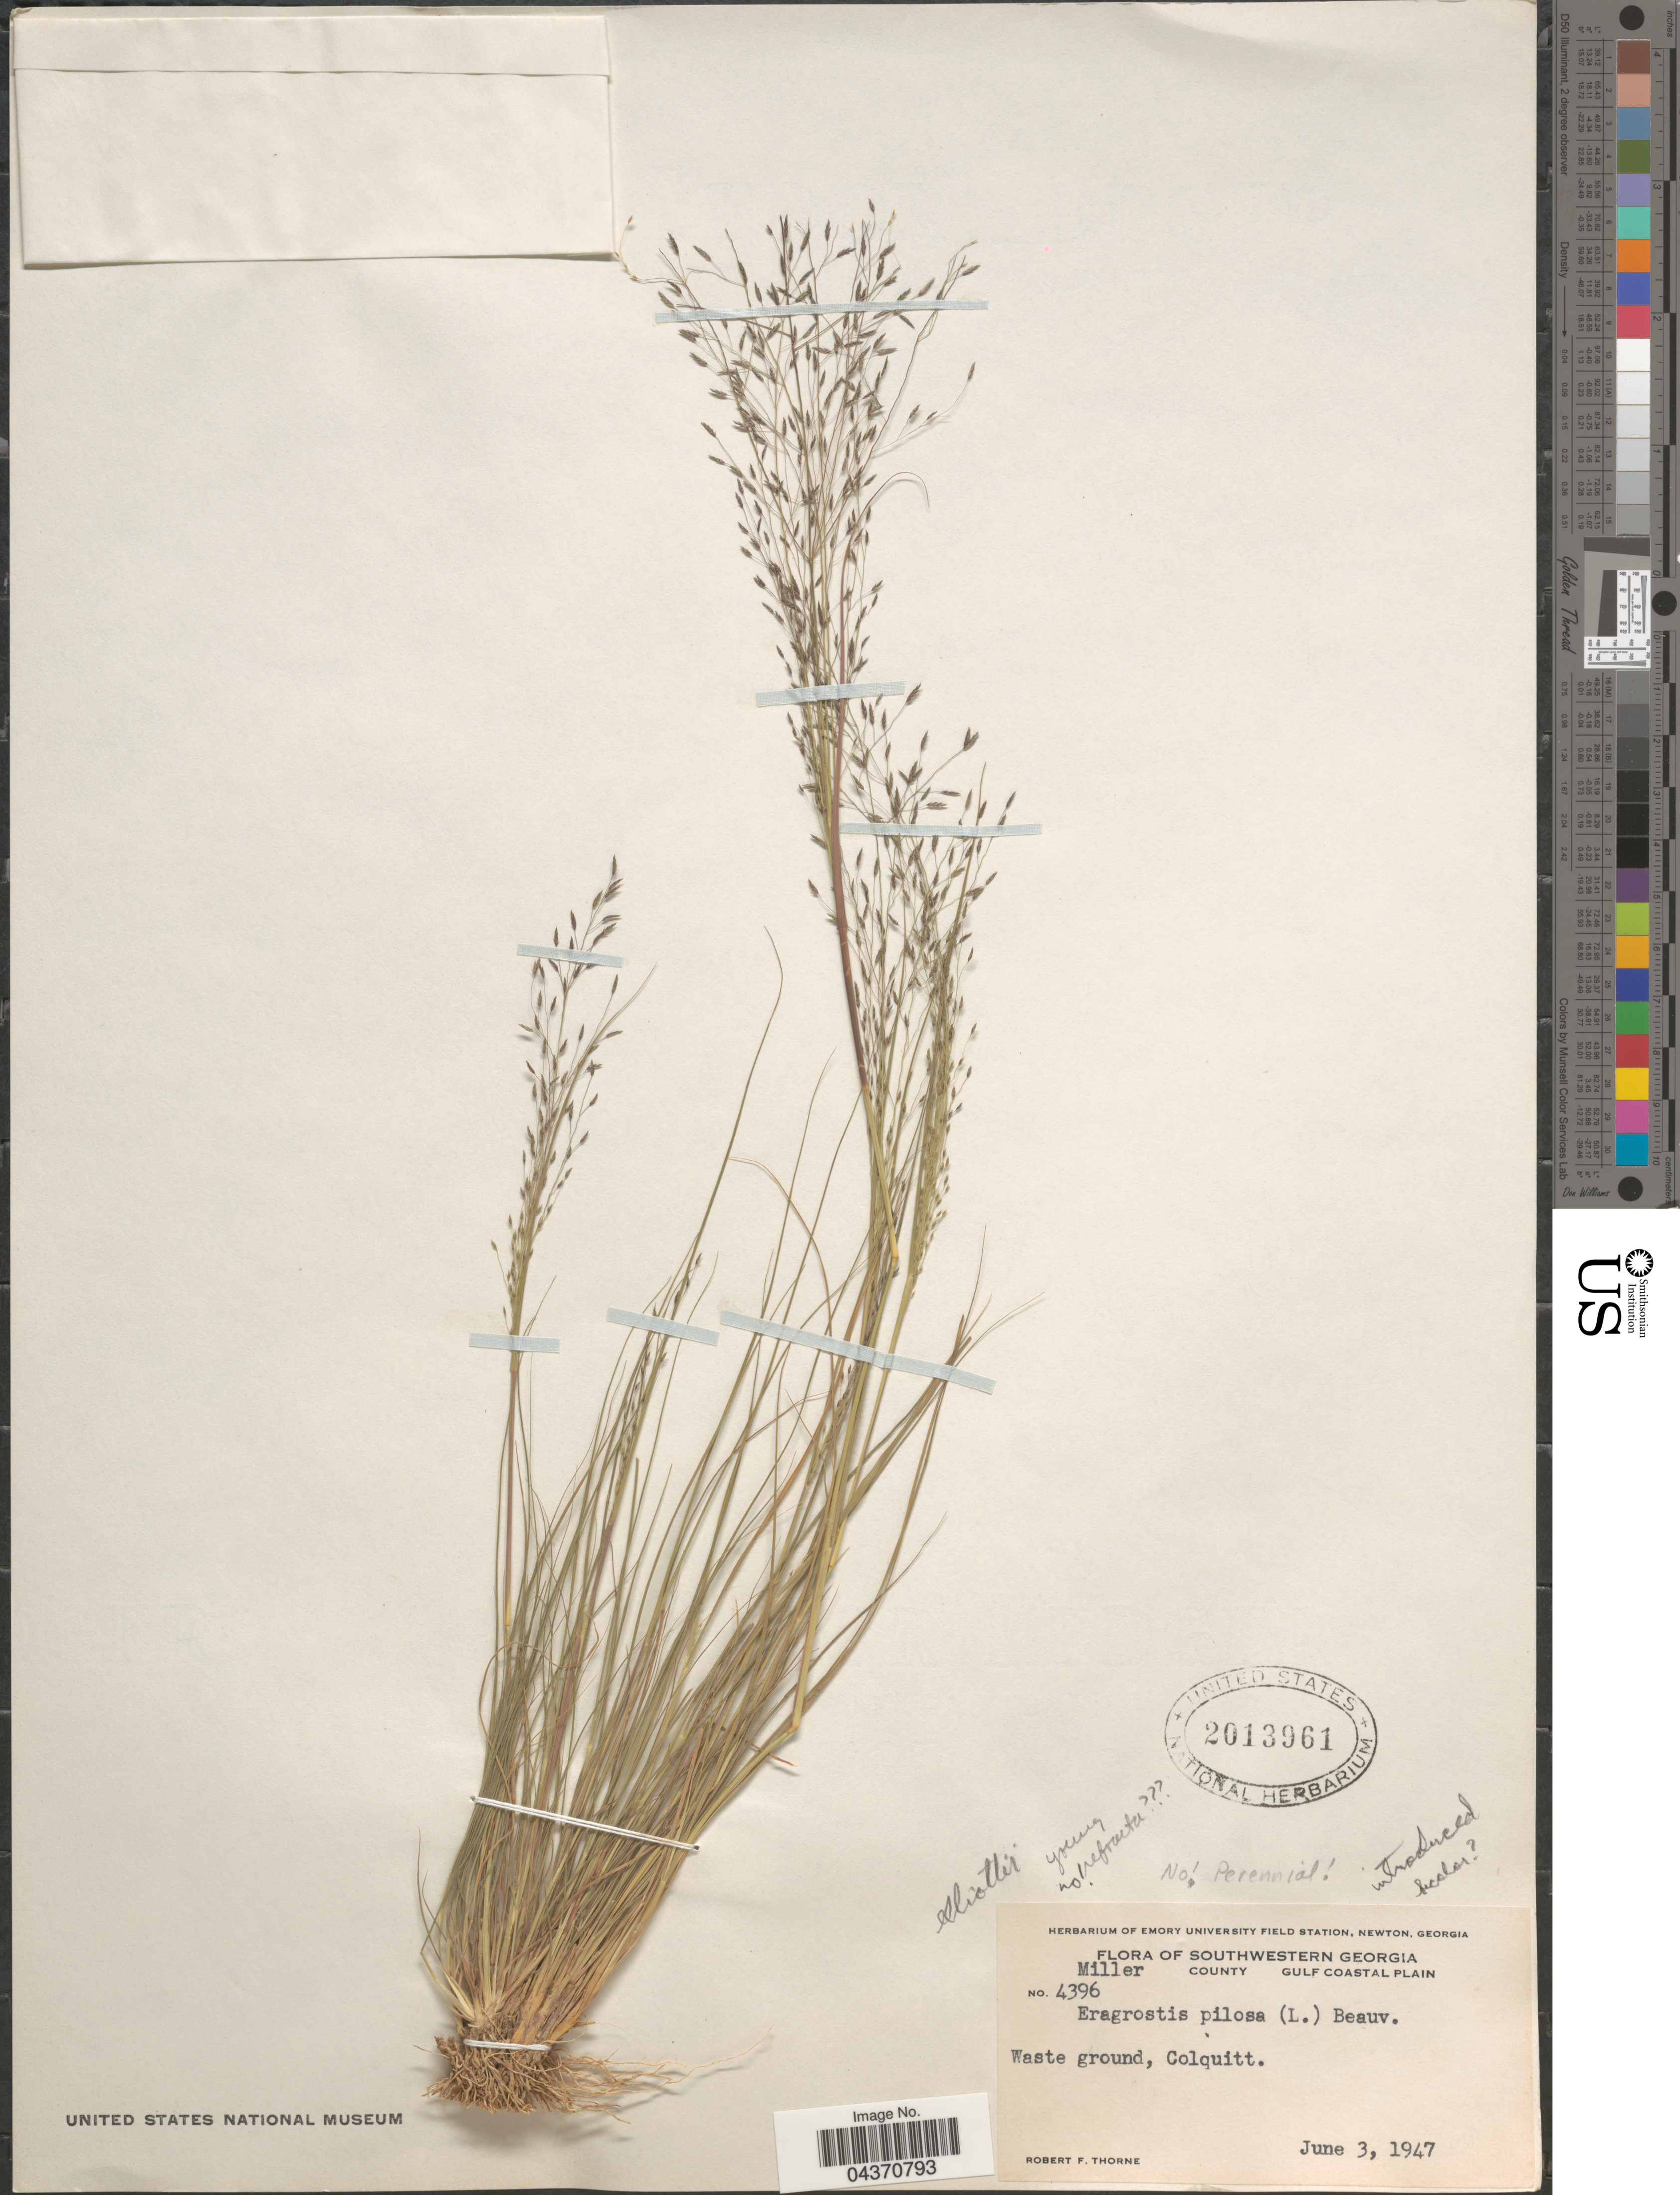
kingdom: Plantae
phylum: Tracheophyta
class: Liliopsida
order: Poales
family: Poaceae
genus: Eragrostis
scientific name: Eragrostis pilosa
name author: (L.) P. Beauv.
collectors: R. F. Thorne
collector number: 4396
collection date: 1947-06-03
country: United States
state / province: Georgia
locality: Southwestern Georgia. Miller County. Gulf Coastal Plain. Waste ground, Colquitt.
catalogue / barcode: US 2013961